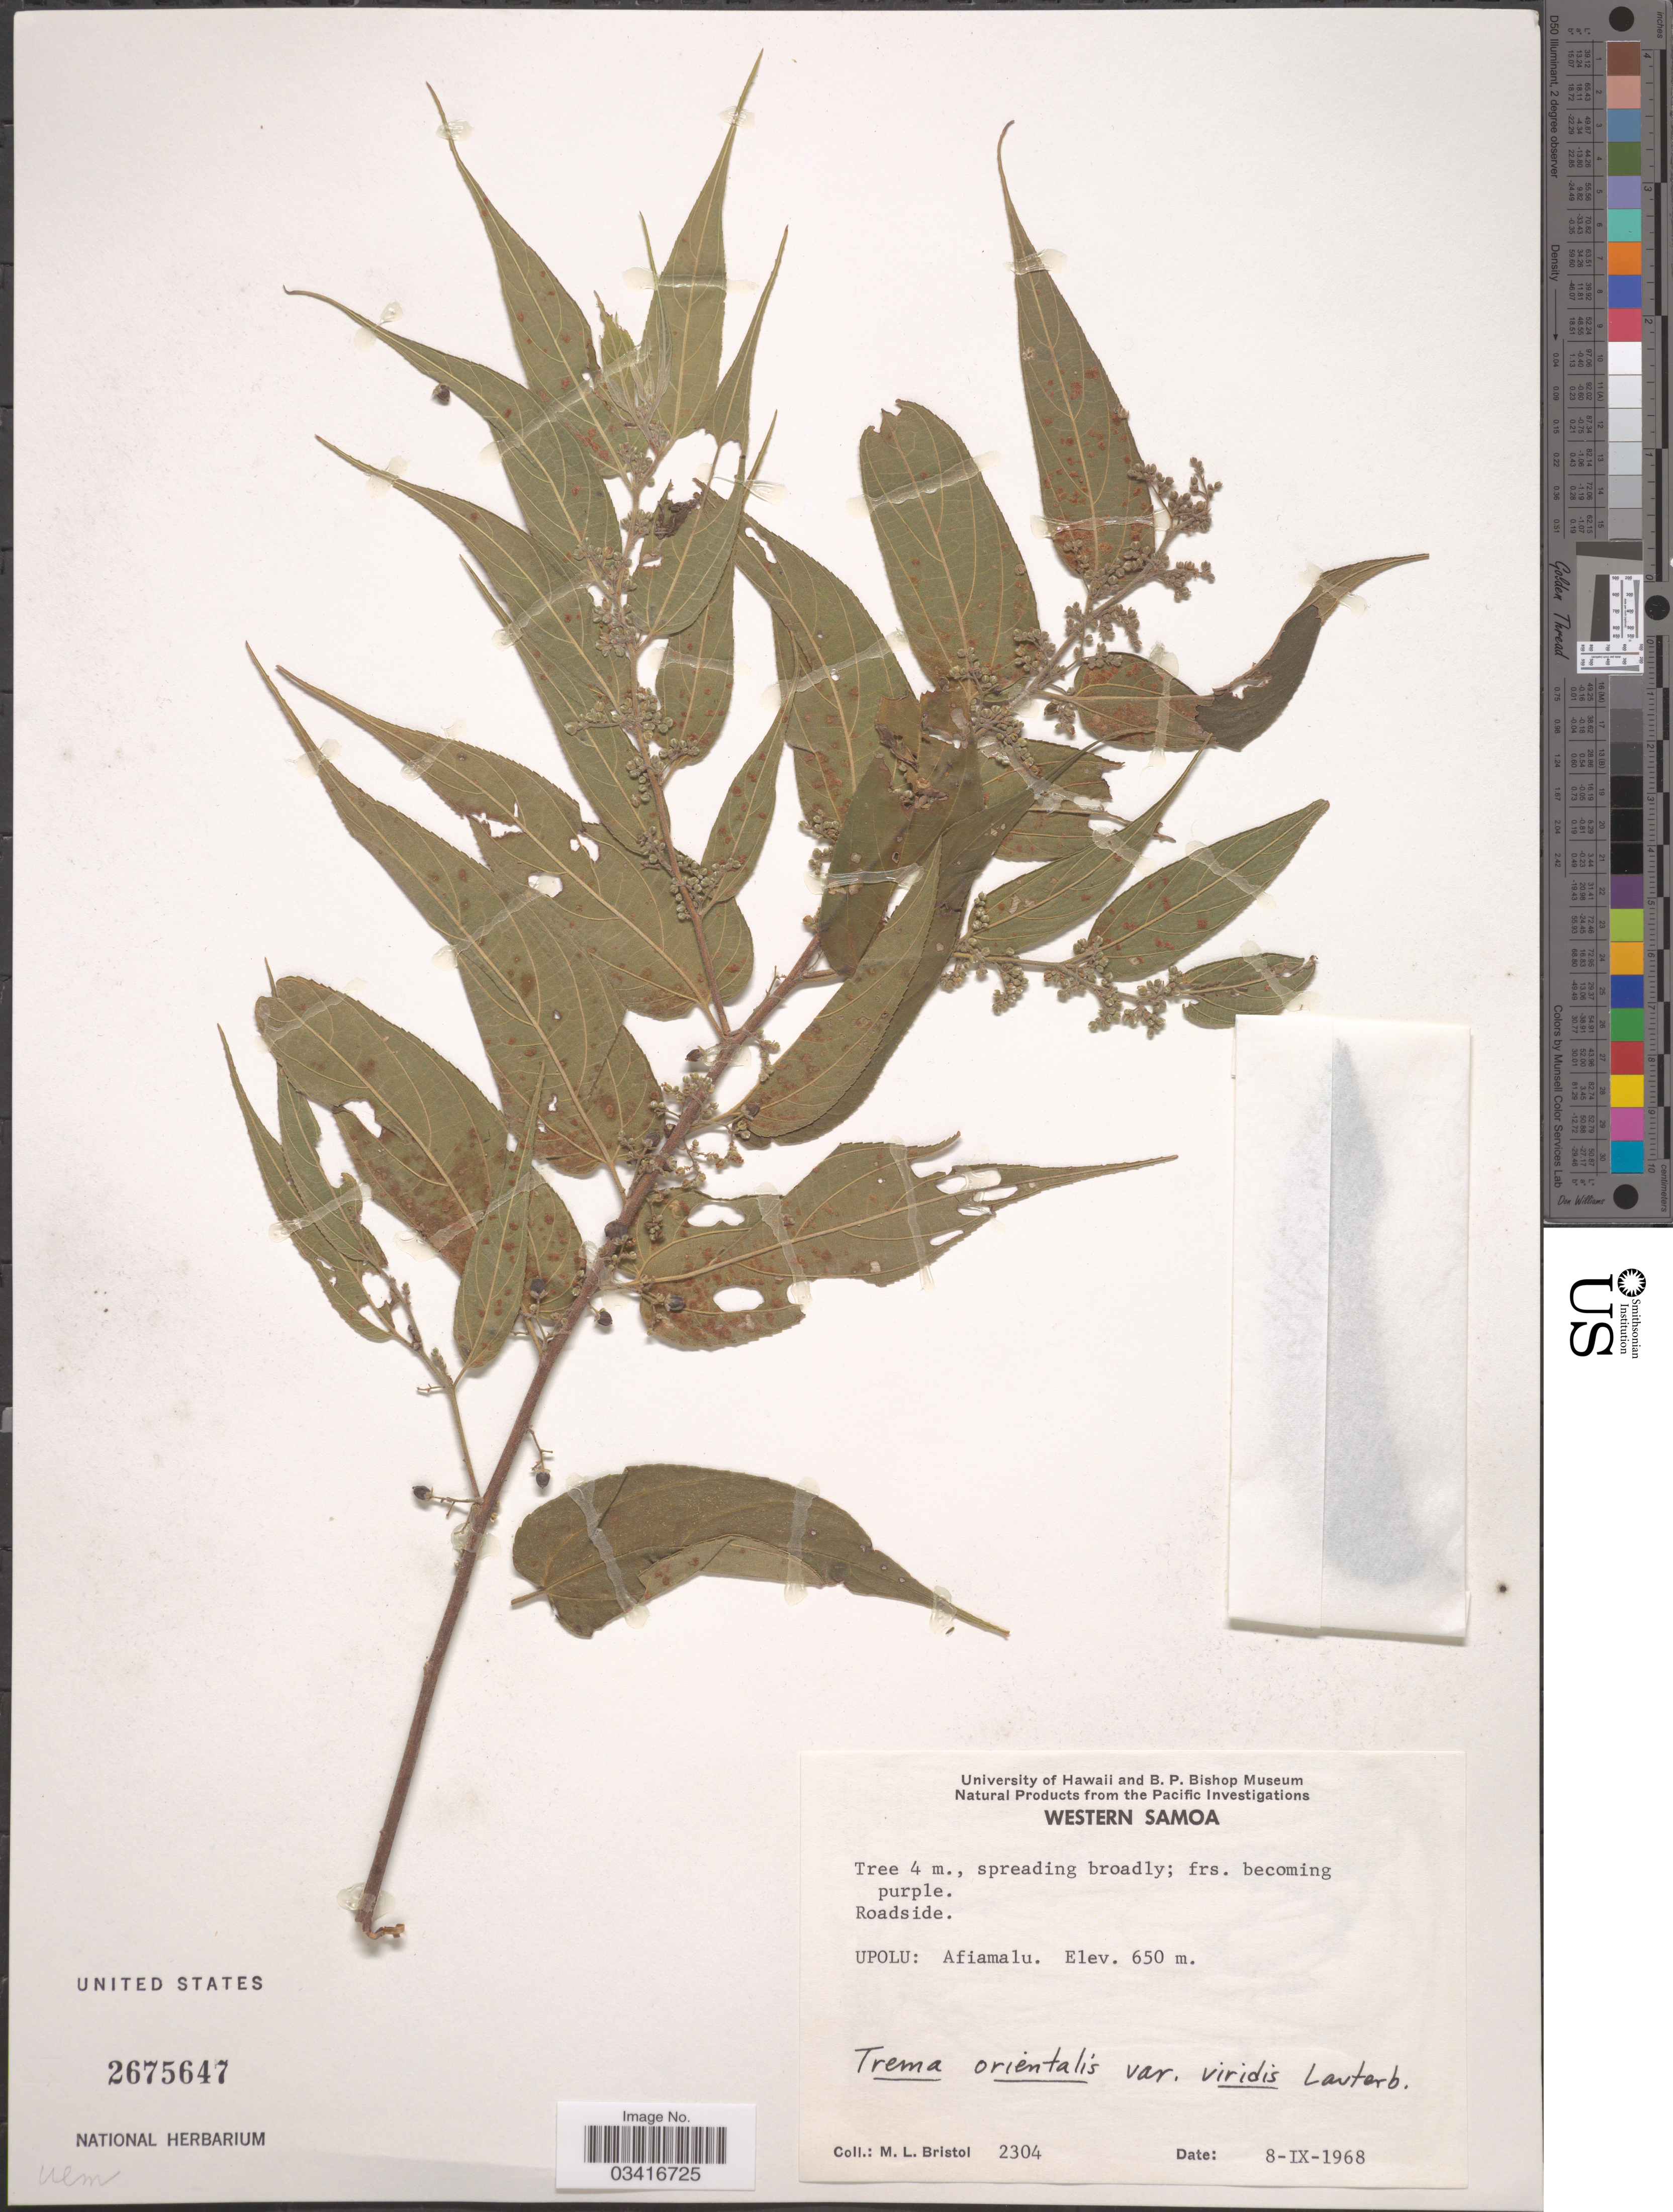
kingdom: Plantae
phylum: Tracheophyta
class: Magnoliopsida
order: Rosales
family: Cannabaceae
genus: Trema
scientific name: Trema orientale var. viridis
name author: (L.) Blume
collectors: M. L. Bristol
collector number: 2304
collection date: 1968-09-08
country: Samoa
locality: Western Samoa. Afiamalu.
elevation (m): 650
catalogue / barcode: US 2675647